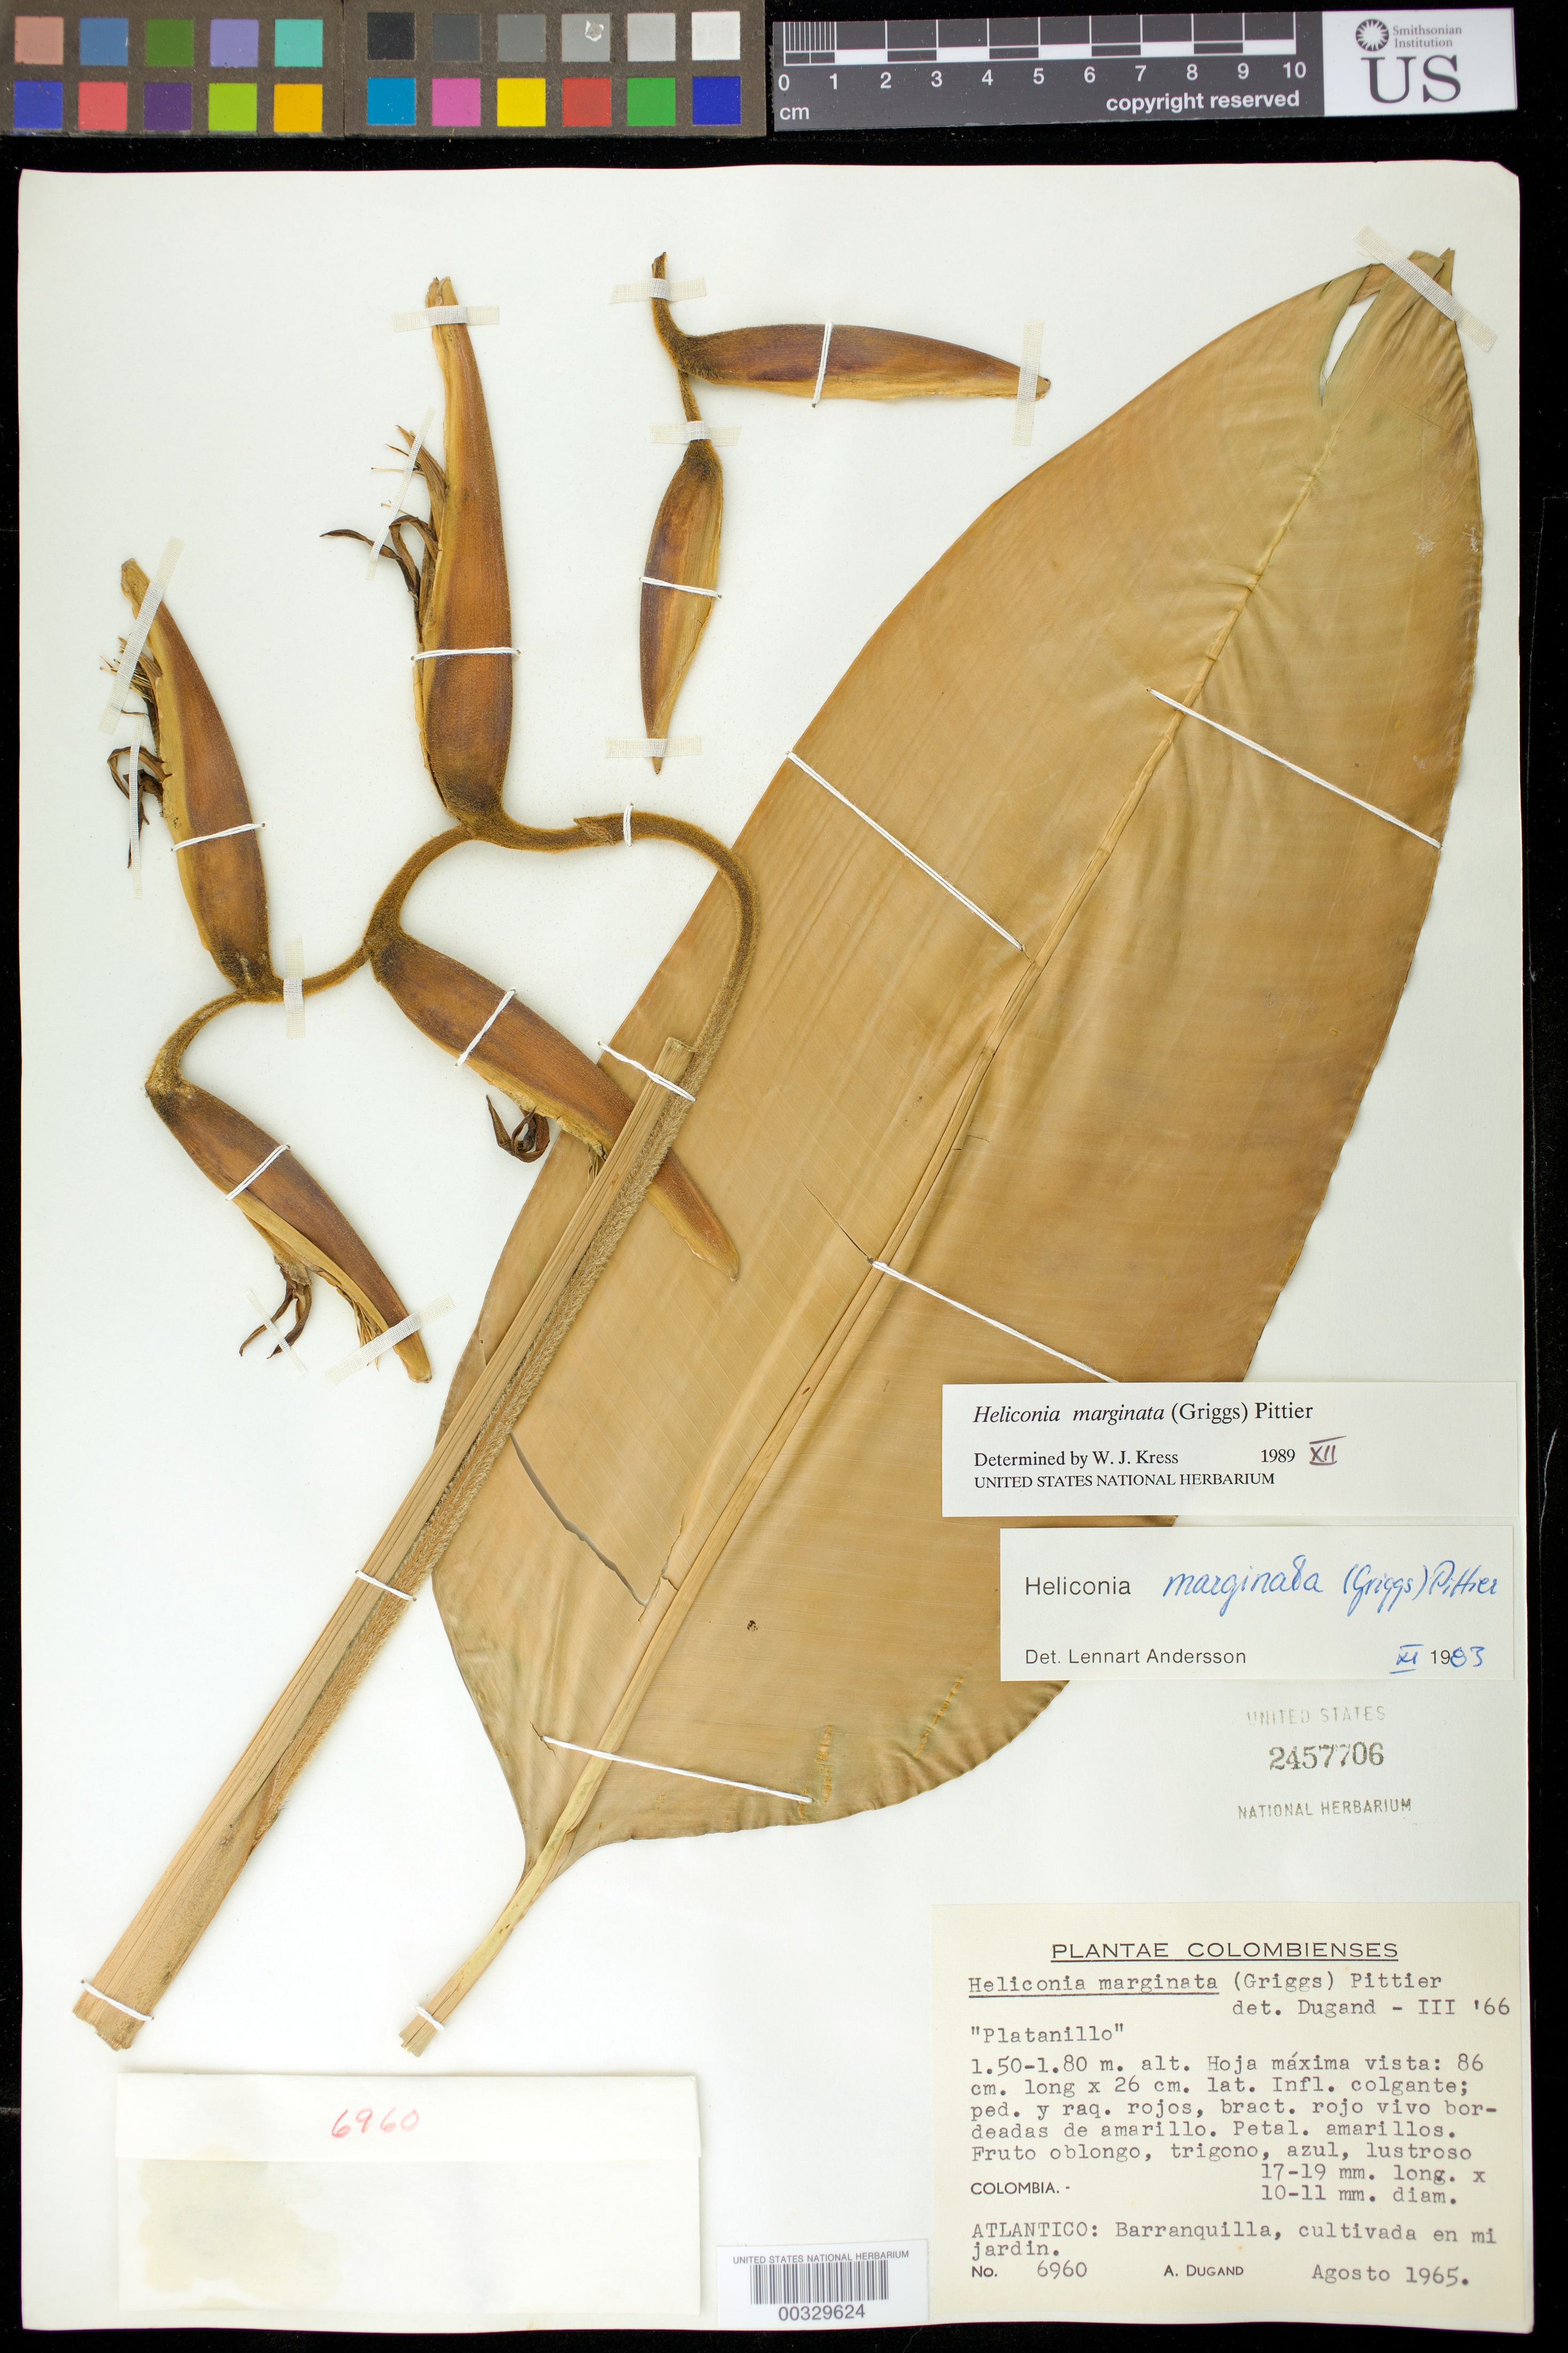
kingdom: Plantae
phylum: Tracheophyta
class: Liliopsida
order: Zingiberales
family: Heliconiaceae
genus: Heliconia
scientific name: Heliconia marginata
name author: (R.F. Griggs) Pittier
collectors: A. Dugand G.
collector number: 6960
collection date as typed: Aug 1965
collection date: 1965-08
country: Colombia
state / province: Atlántico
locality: Barranquilla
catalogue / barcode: US 2457706